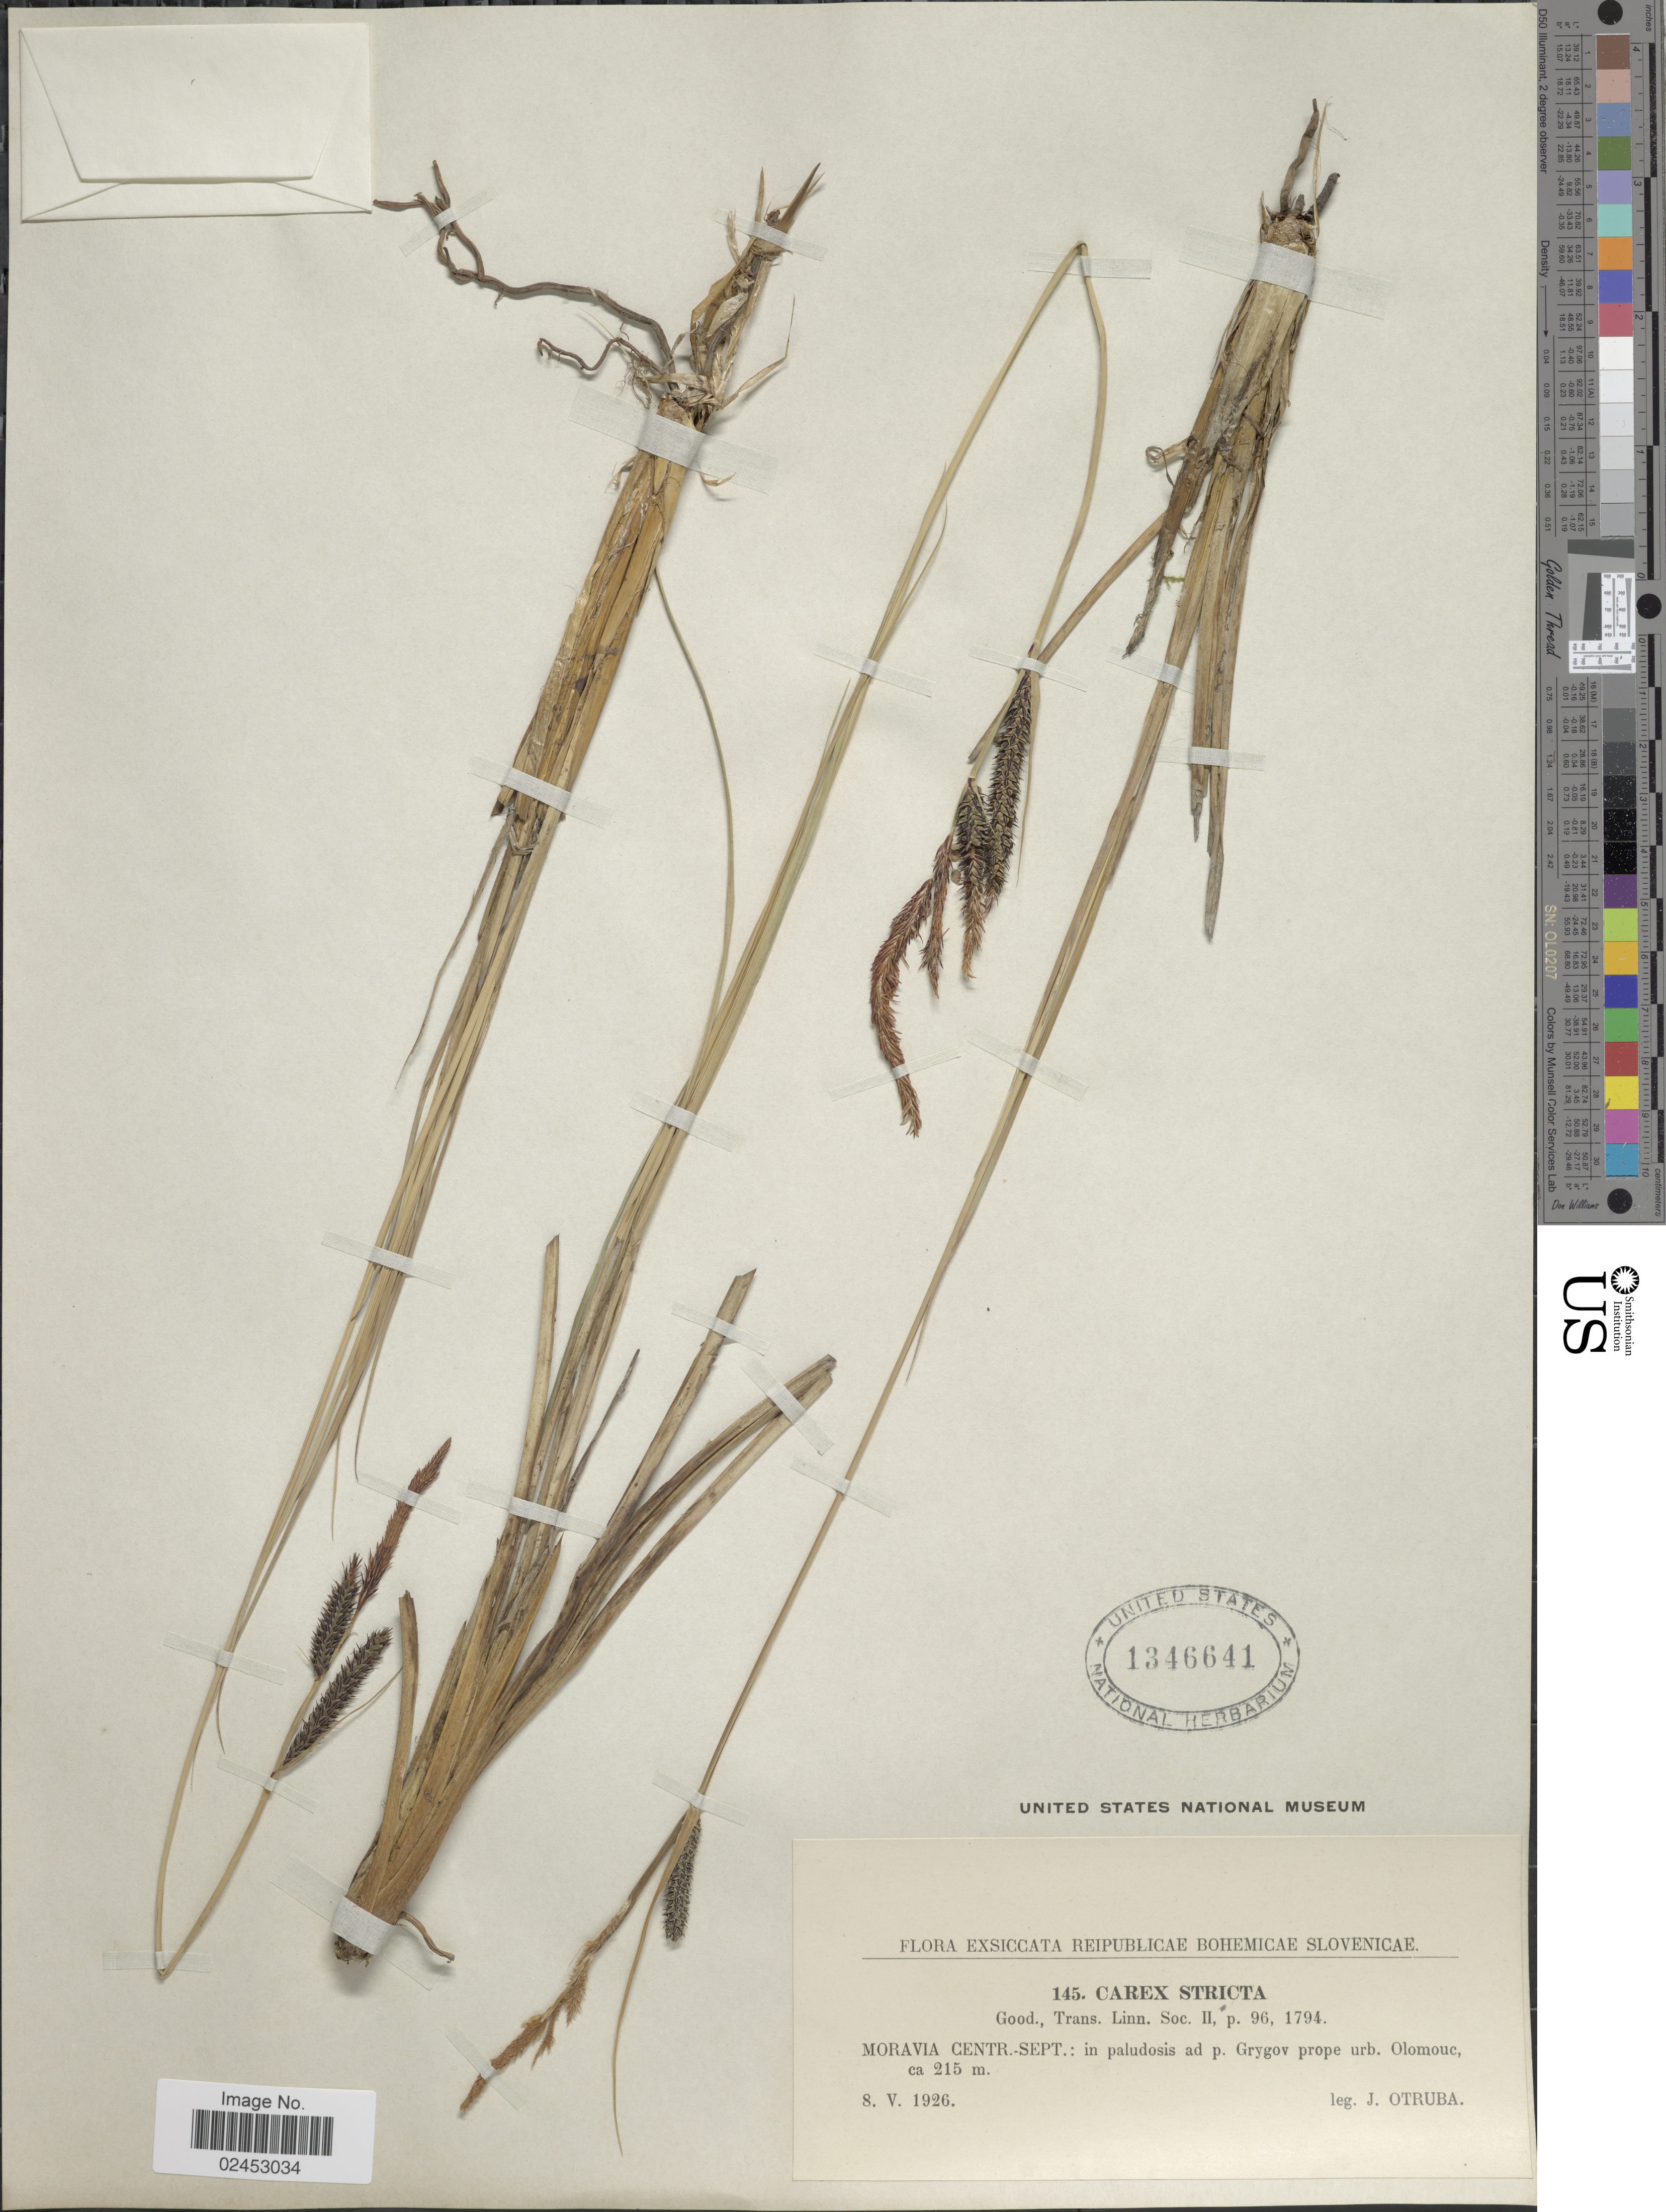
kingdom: Plantae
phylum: Tracheophyta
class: Liliopsida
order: Poales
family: Cyperaceae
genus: Carex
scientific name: Carex stricta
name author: Lam.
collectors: J. Otruba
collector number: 145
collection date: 1926-05-08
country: Czechia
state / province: Olomouc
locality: Reipublicae Bohemicae Slovenicae, Moravia centr.-sept.: in paludosis ad p. Grygov prope urb Olomouc.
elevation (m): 215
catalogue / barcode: US 1346641